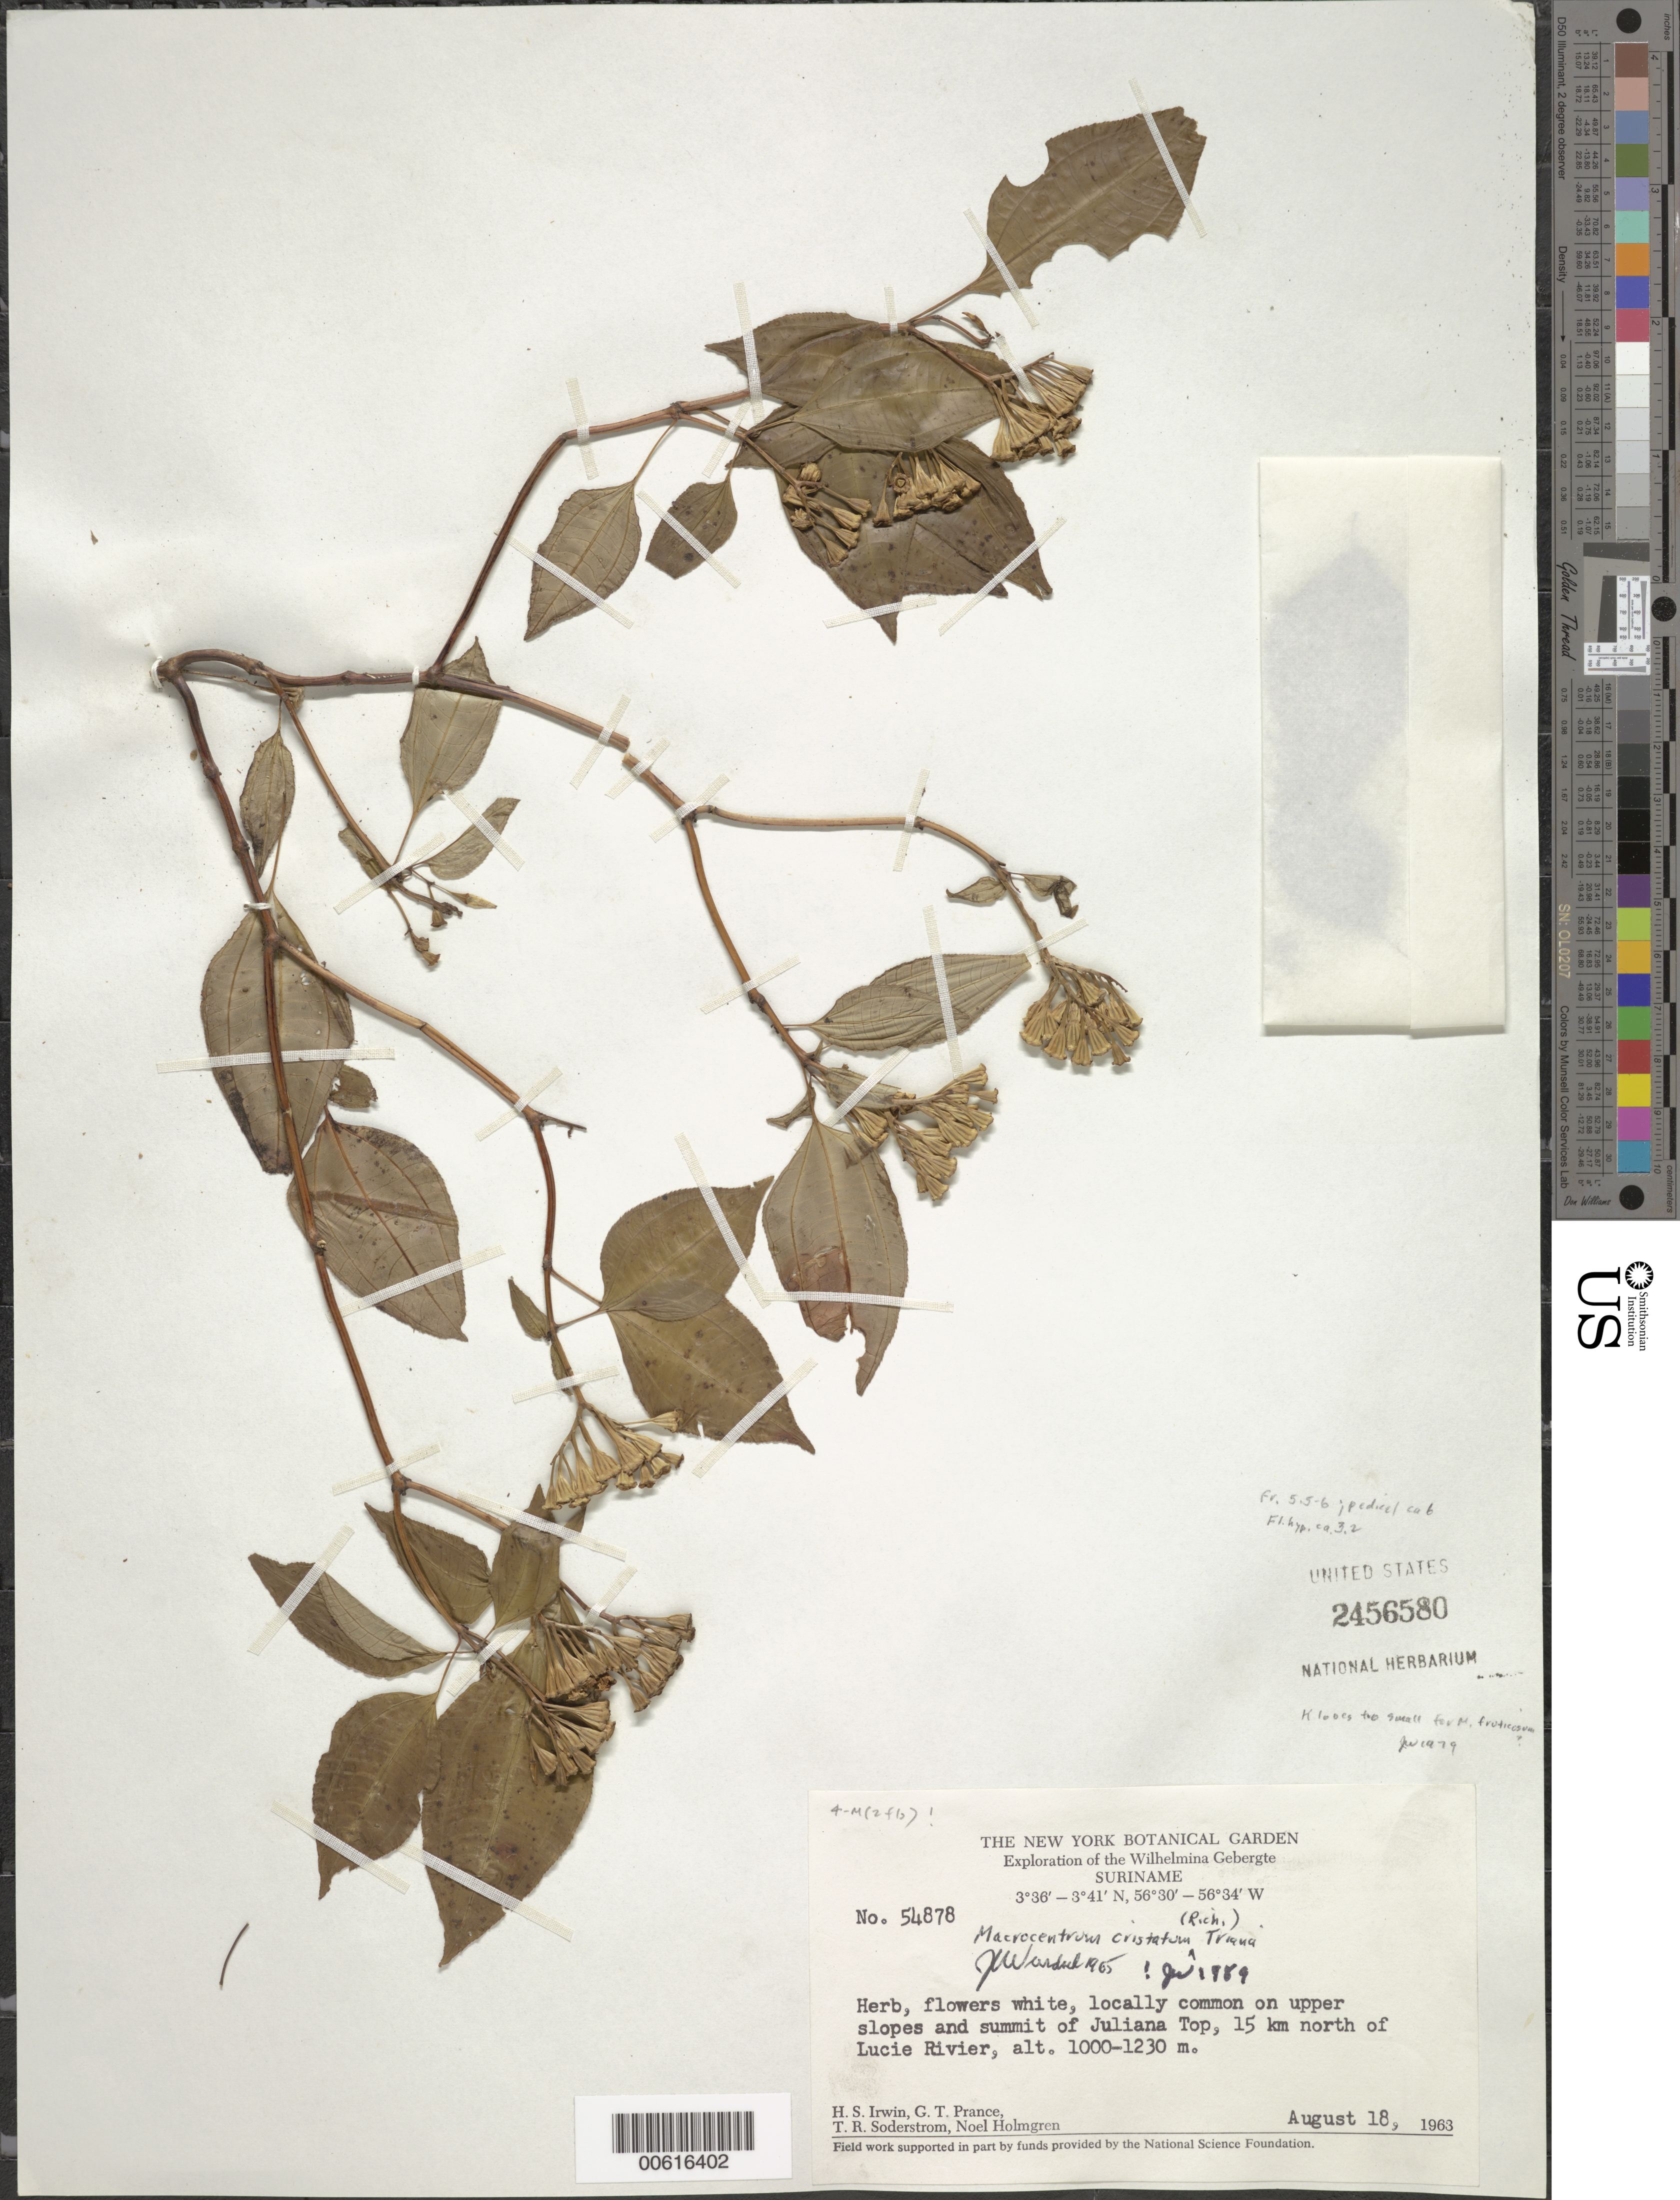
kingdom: Plantae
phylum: Tracheophyta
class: Magnoliopsida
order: Myrtales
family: Melastomataceae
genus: Macrocentrum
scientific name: Macrocentrum cristatum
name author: (DC.) Triana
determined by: Wurdack, John J., (US), US (UNITED STATES)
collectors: H. Irwin, G. T. Prance, T. R. Soderstrom & N. H. Holmgren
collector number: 54878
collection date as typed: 18-Aug-63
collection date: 1963-08-18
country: Suriname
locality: Juliana Top, upper slopes and summit, 14 km N of Lucie R., Wilhelmina Gebergte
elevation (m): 1000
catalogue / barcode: US 2456580